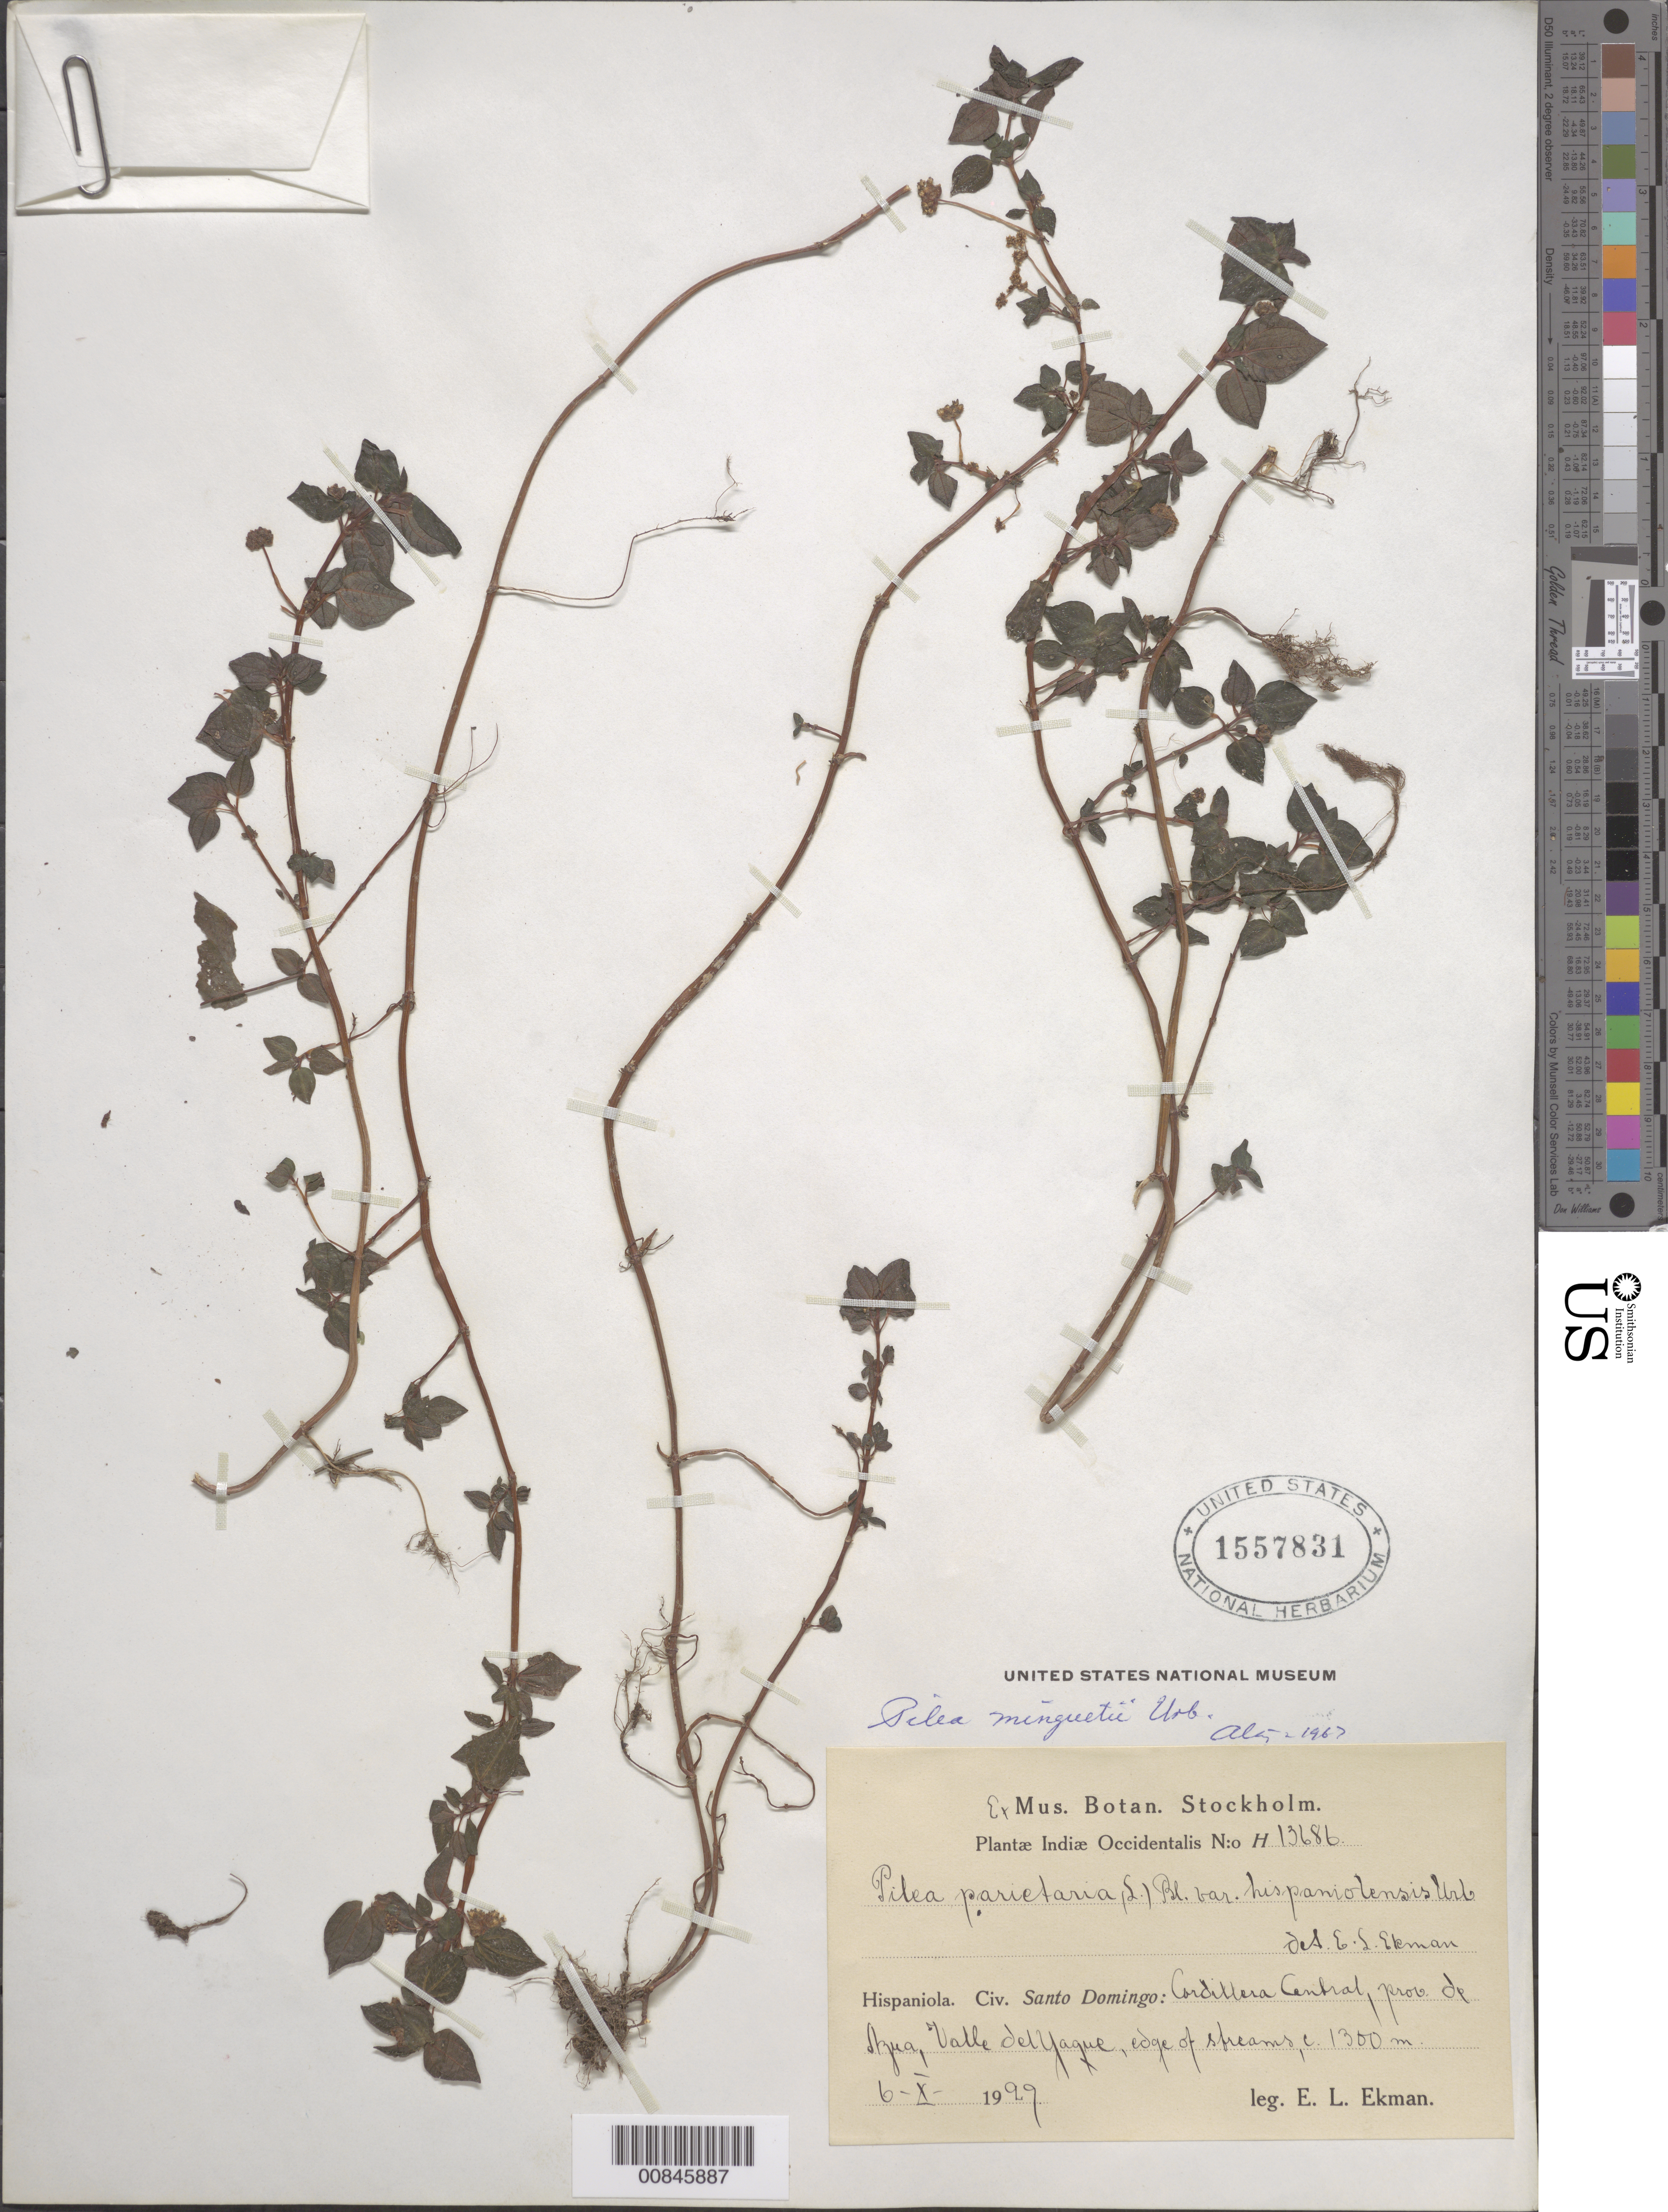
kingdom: Plantae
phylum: Tracheophyta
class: Magnoliopsida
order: Rosales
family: Urticaceae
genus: Pilea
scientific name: Pilea minguetii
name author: Urb.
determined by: Liogier, Alain H.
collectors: E. L. Ekman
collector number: H 13686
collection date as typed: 06 Oct 1929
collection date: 1929-10-06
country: Dominican Republic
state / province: Azua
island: Hispaniola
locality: Cordillera Central, Valle del Yaque.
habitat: Edge of streams.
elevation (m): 1300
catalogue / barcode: US 1557831